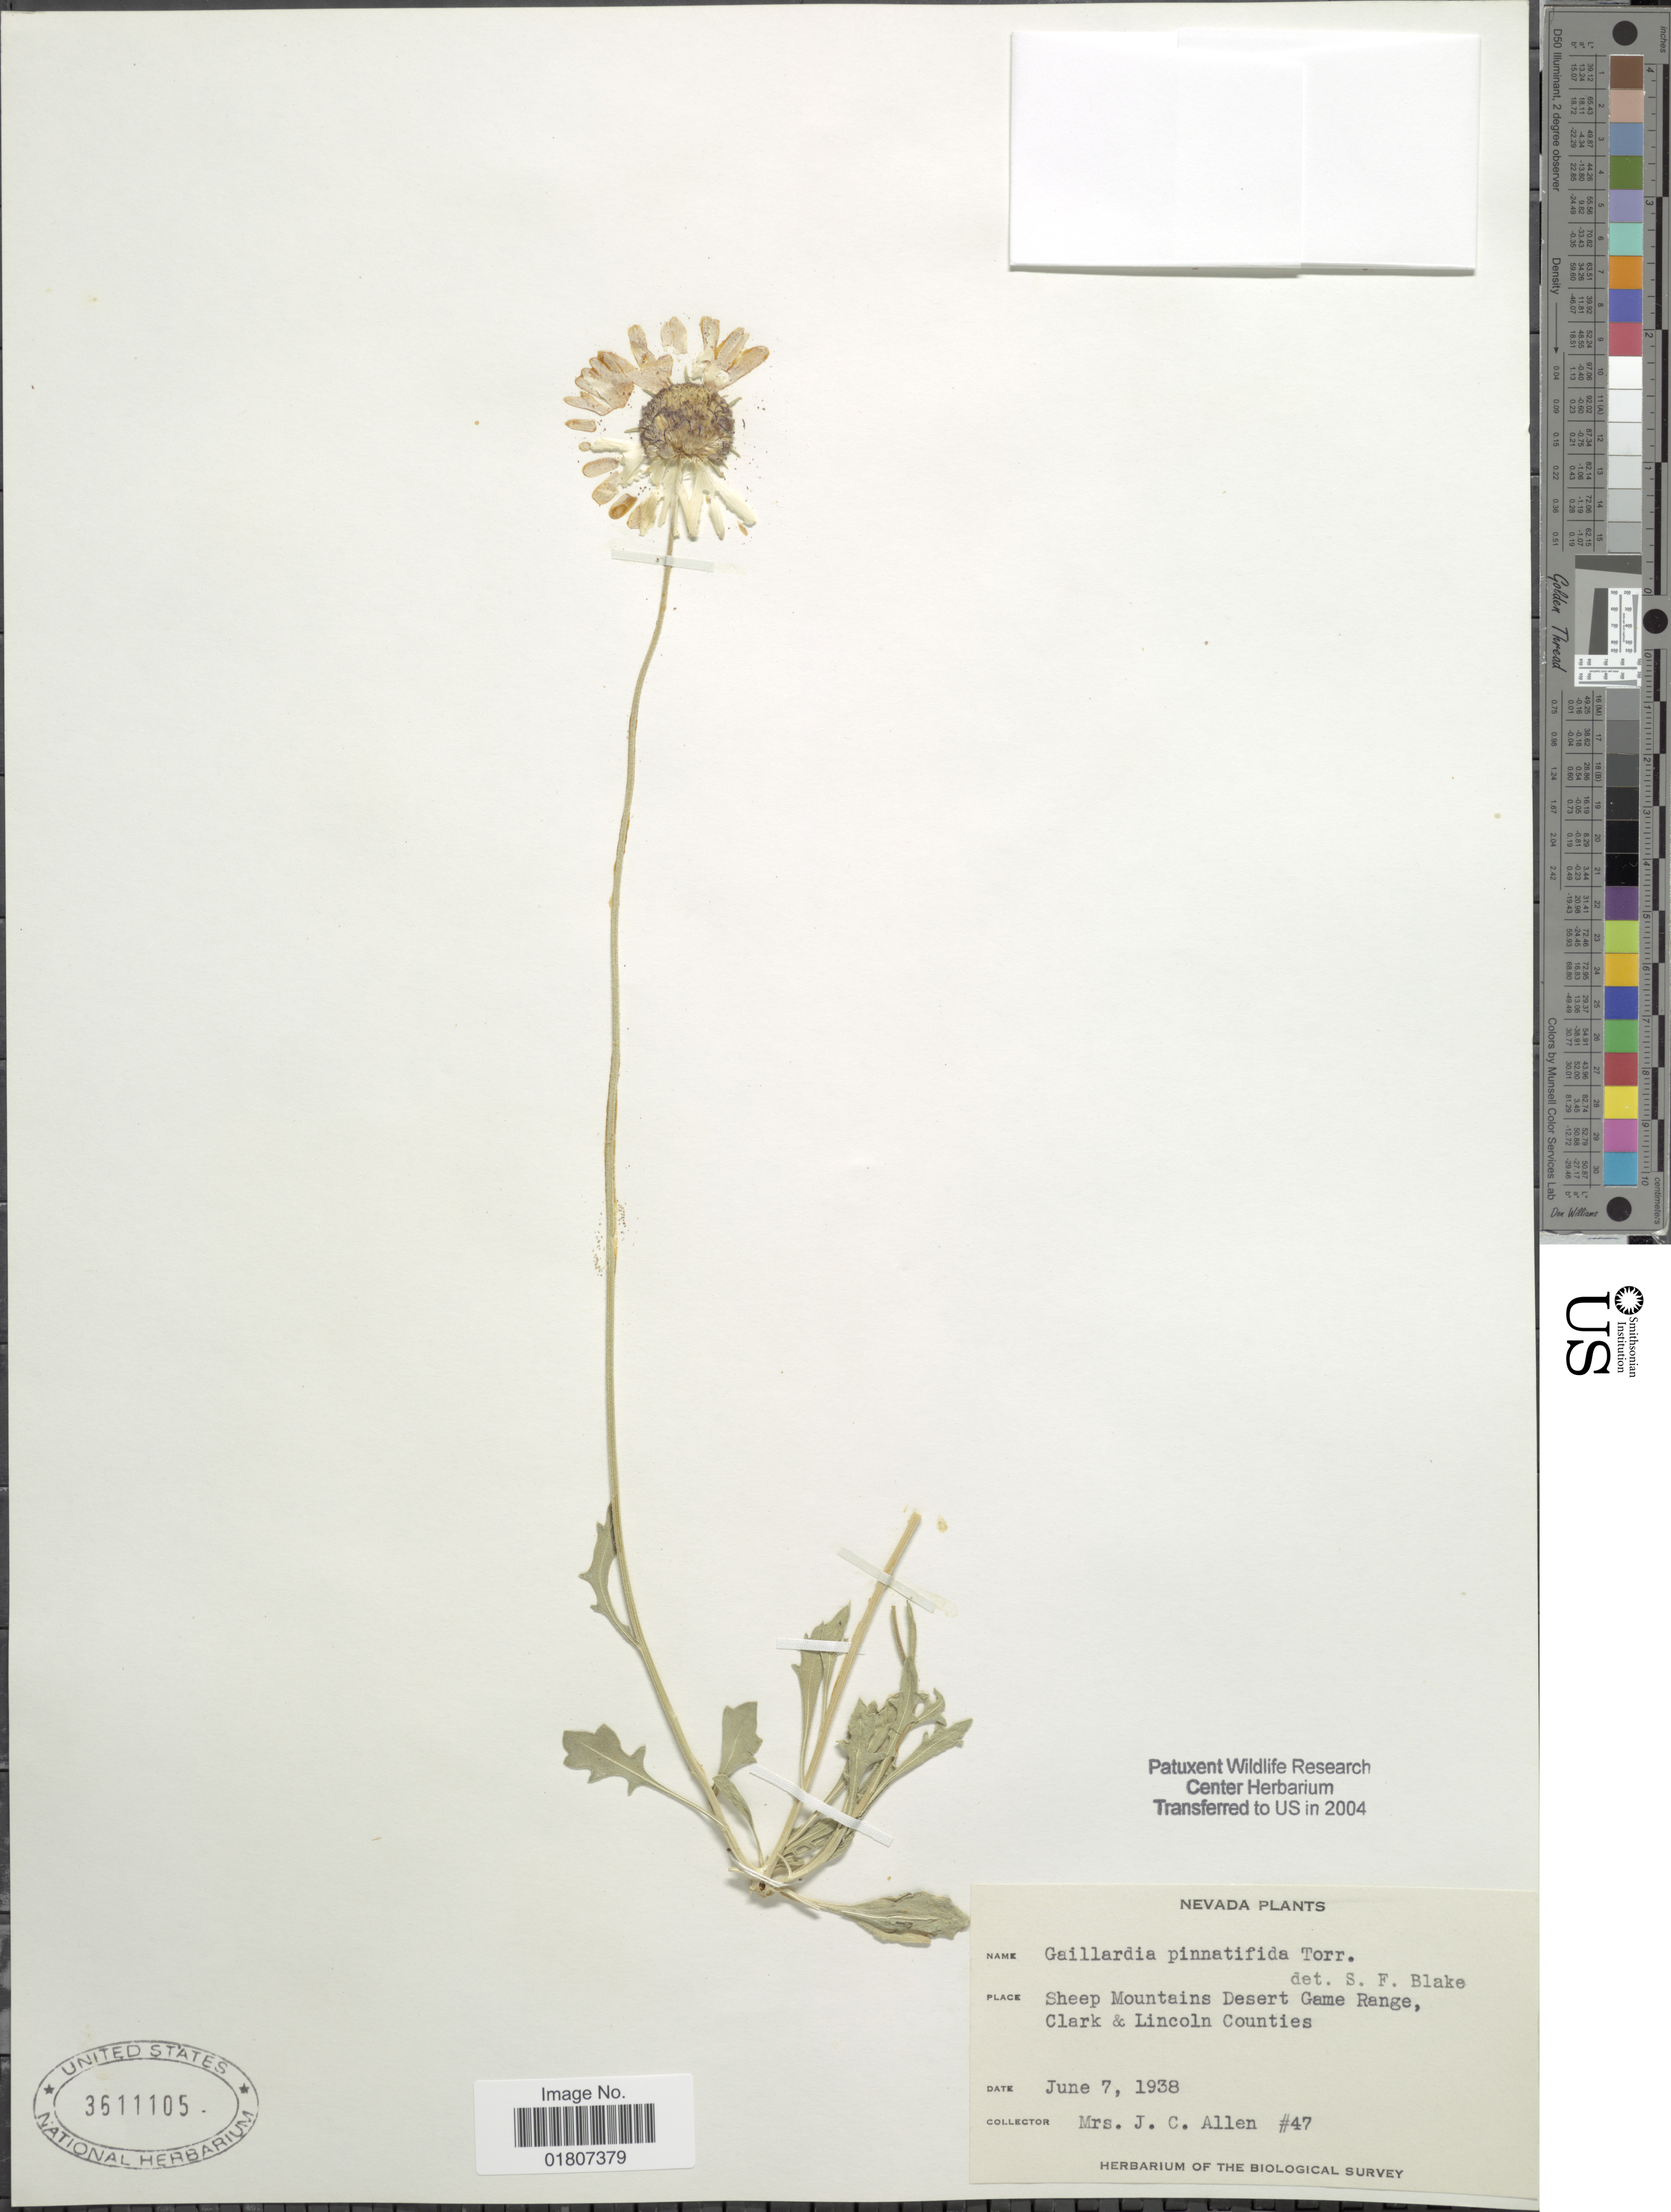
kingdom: Plantae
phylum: Tracheophyta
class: Magnoliopsida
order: Asterales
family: Asteraceae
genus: Gaillardia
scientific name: Gaillardia pinnatifida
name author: Torr.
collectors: Mrs. J. C. Allen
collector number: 47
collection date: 1938-06-07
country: United States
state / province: Nevada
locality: Sheep Mountains Desert Game Range, Clark & Lincoln Counties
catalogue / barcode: US 3611105